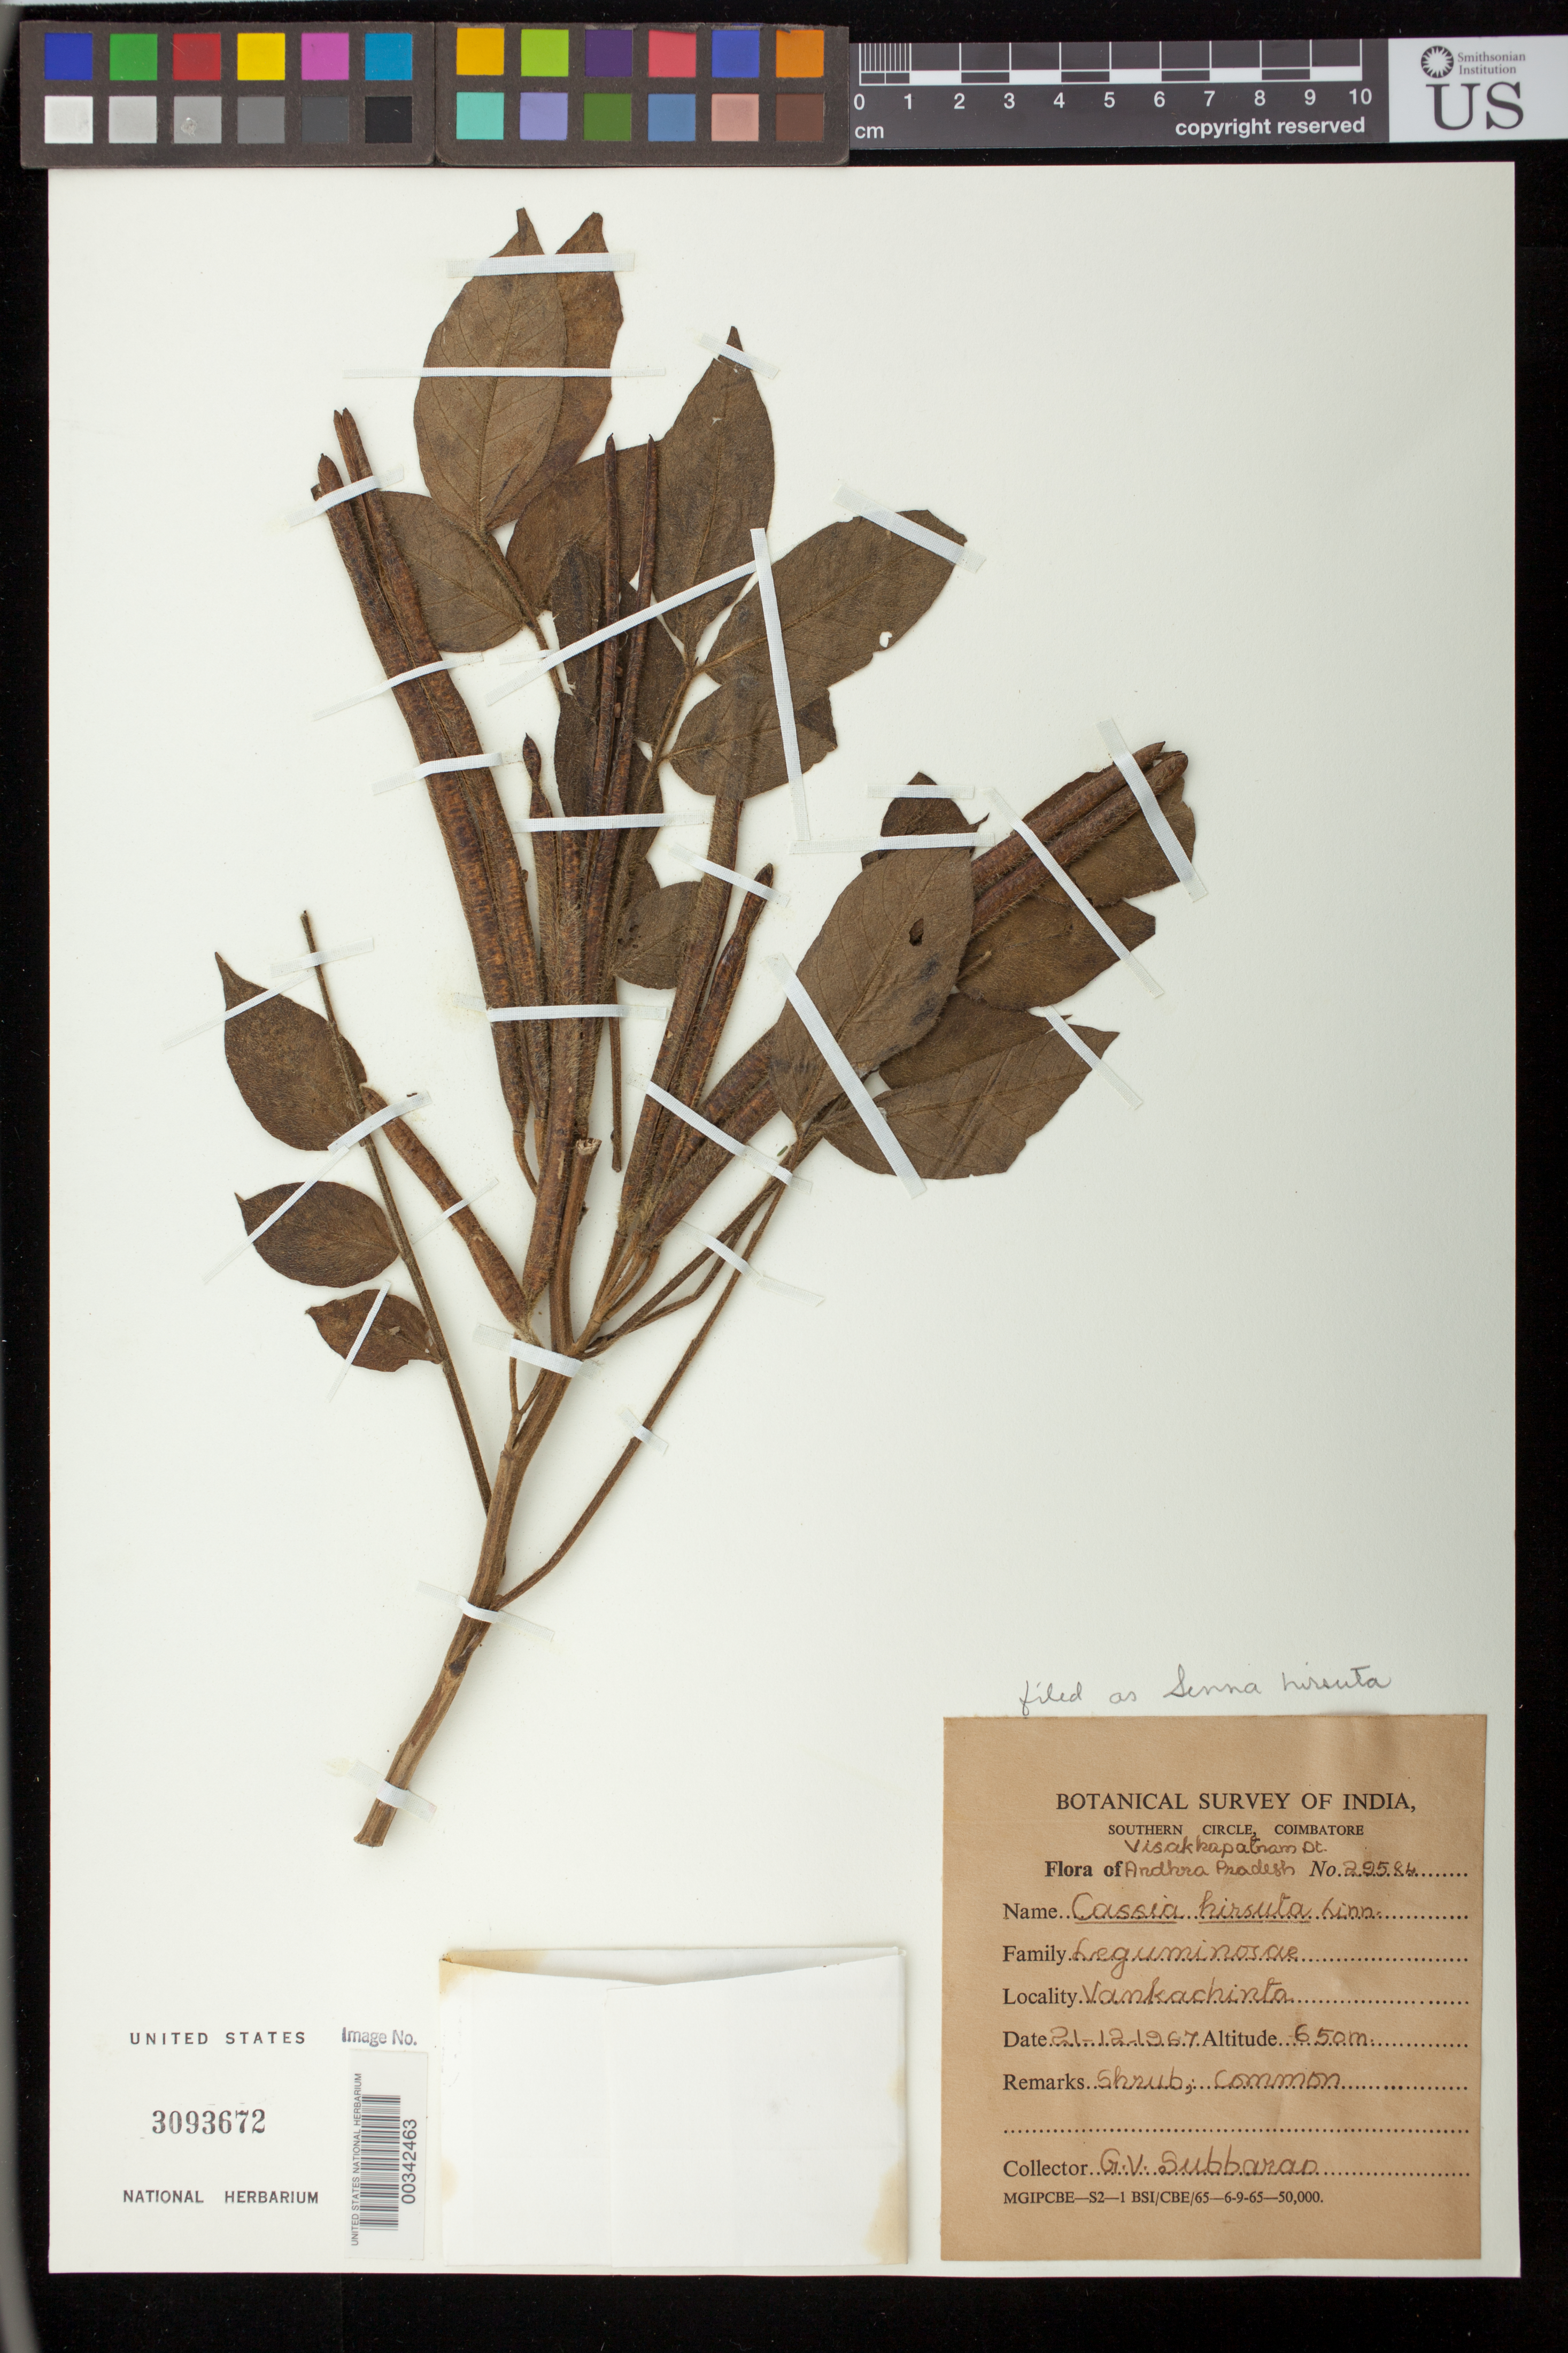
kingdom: Plantae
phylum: Tracheophyta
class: Magnoliopsida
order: Fabales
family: Fabaceae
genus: Senna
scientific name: Senna hirsuta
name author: (L.) H.S. Irwin & Barneby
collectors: G. Subbarao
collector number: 29584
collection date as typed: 21 Dec 1967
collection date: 1967-12-21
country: India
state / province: Andhra Pradesh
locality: Vankachinta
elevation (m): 650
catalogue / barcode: US 3093672